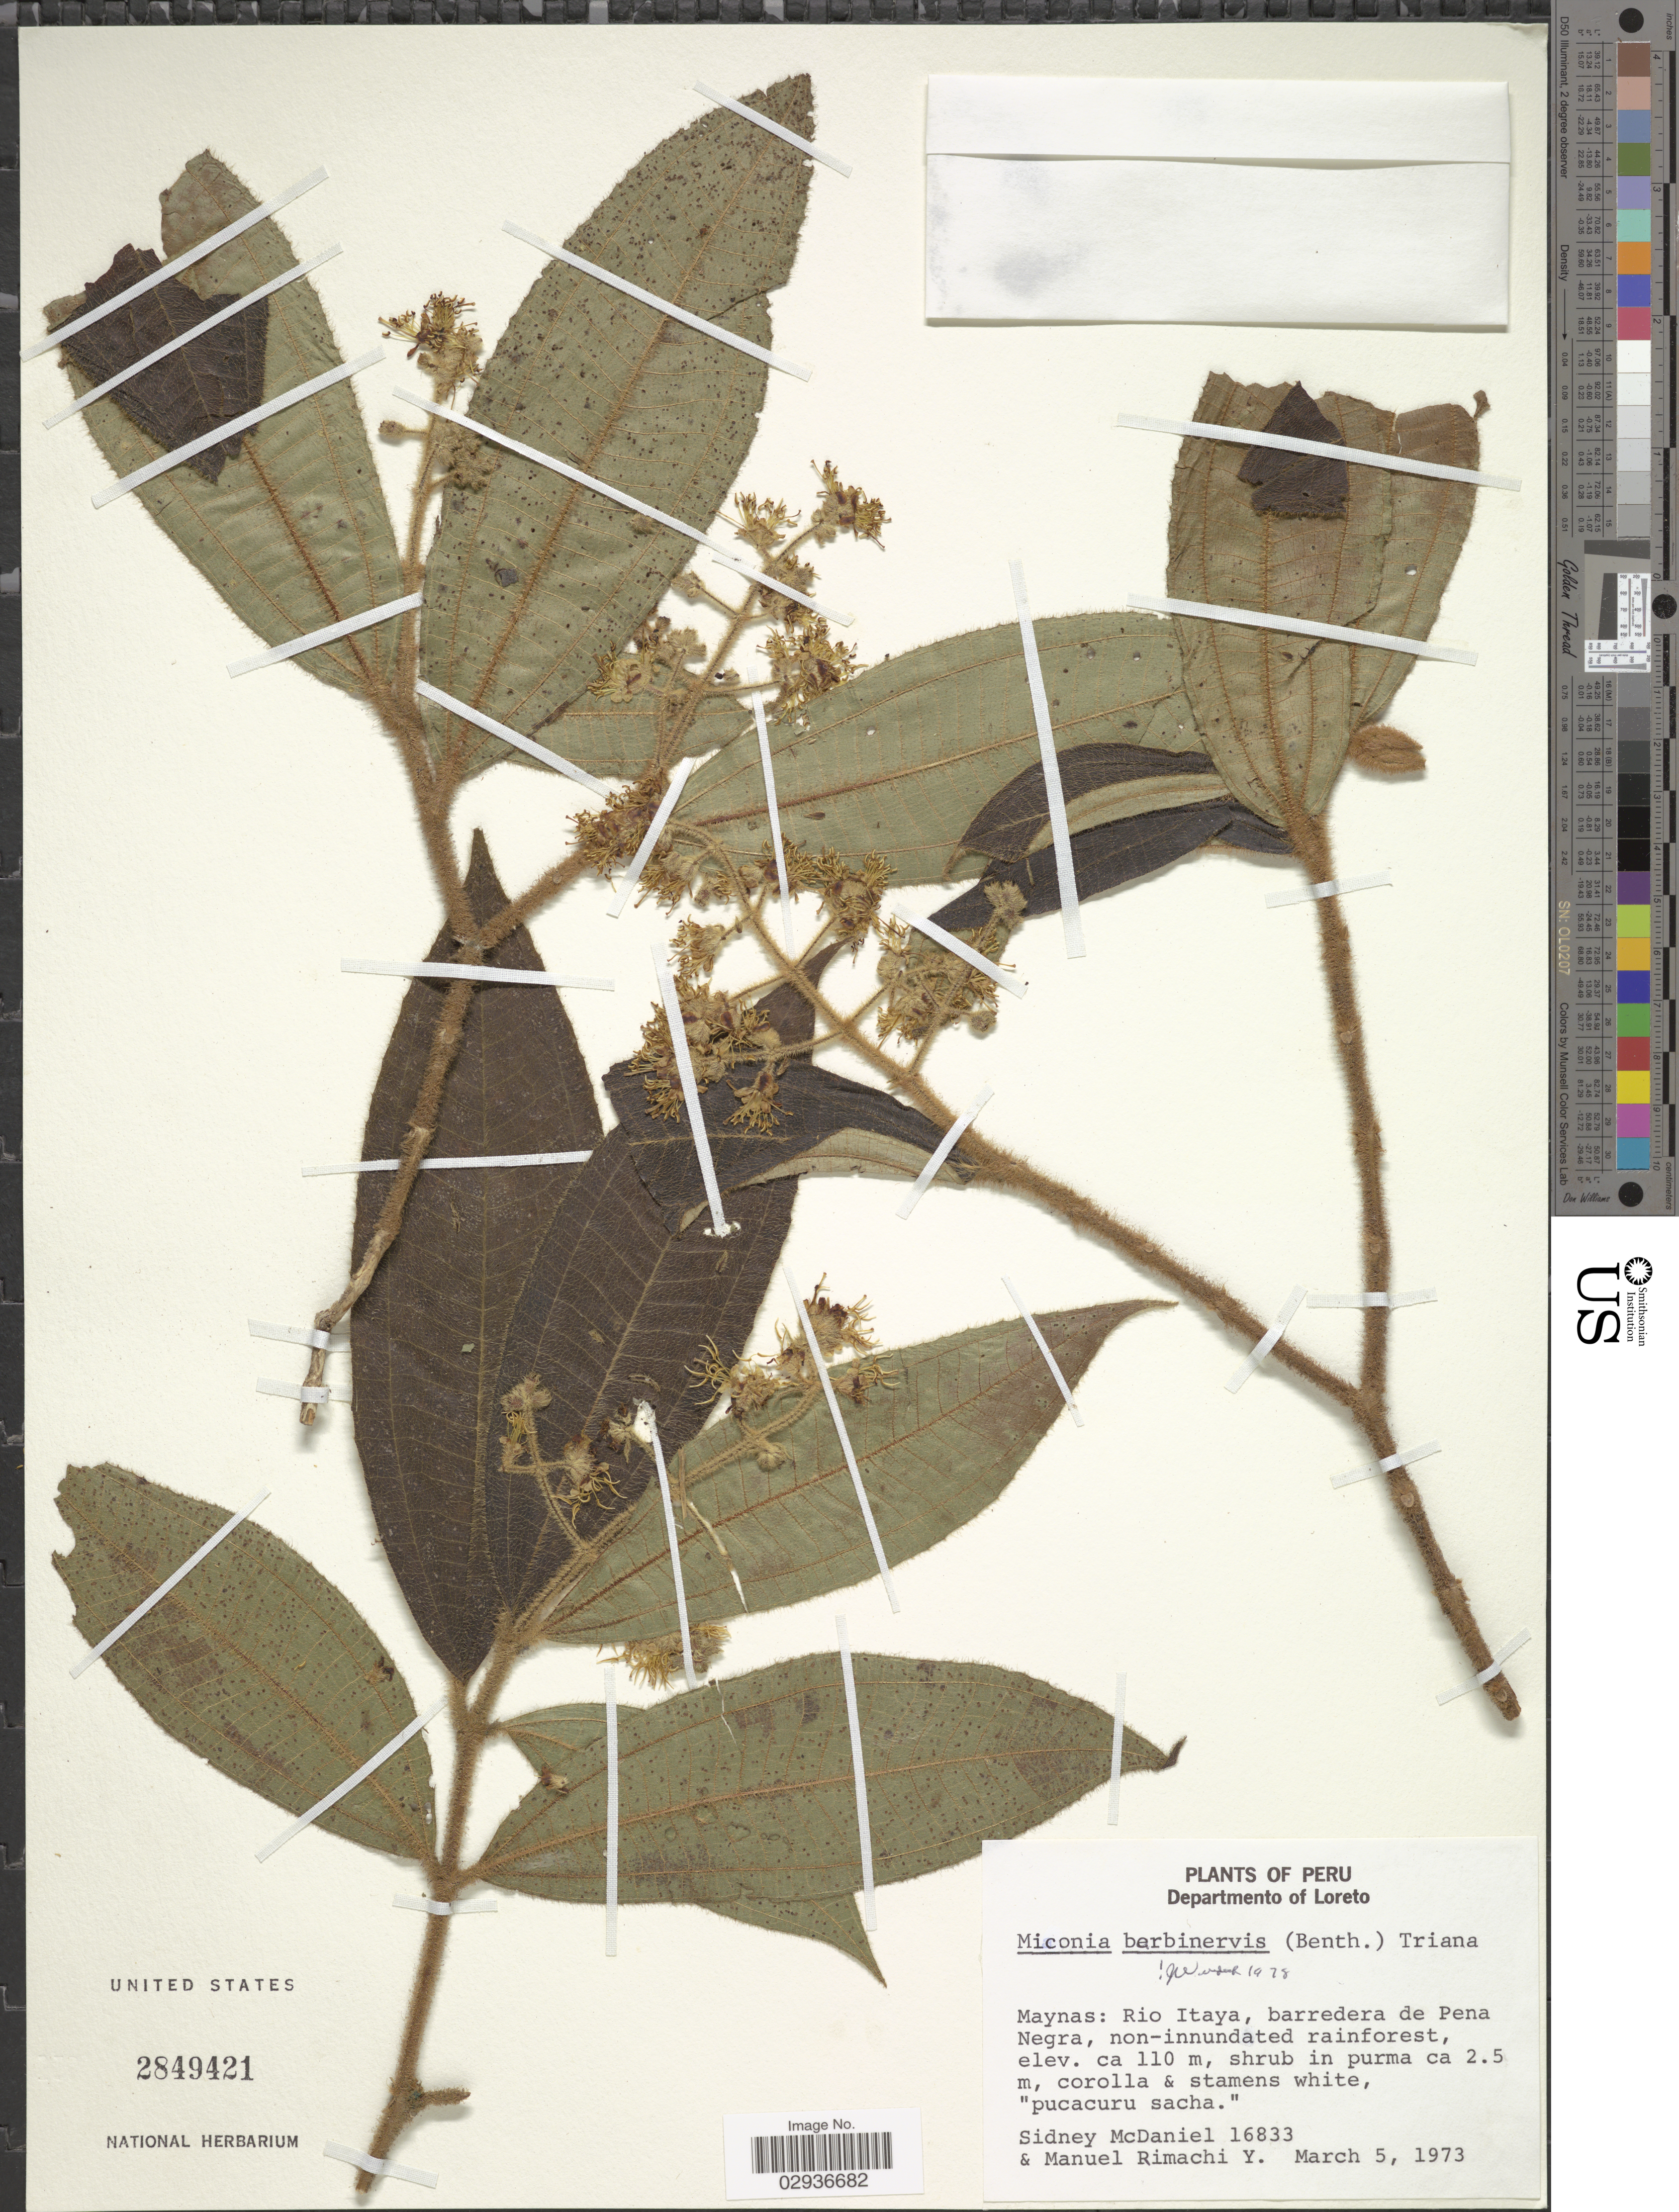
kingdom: Plantae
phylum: Tracheophyta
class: Magnoliopsida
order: Myrtales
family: Melastomataceae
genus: Miconia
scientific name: Miconia barbinervis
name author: (Benth.) Triana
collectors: M. Rimachi Y.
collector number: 16833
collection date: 1973-03-05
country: Peru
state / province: Loreto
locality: Departmento of Loreto, Maynas: Rio Itaya, barredera de Pena Negra.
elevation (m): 110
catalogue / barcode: US 2849421